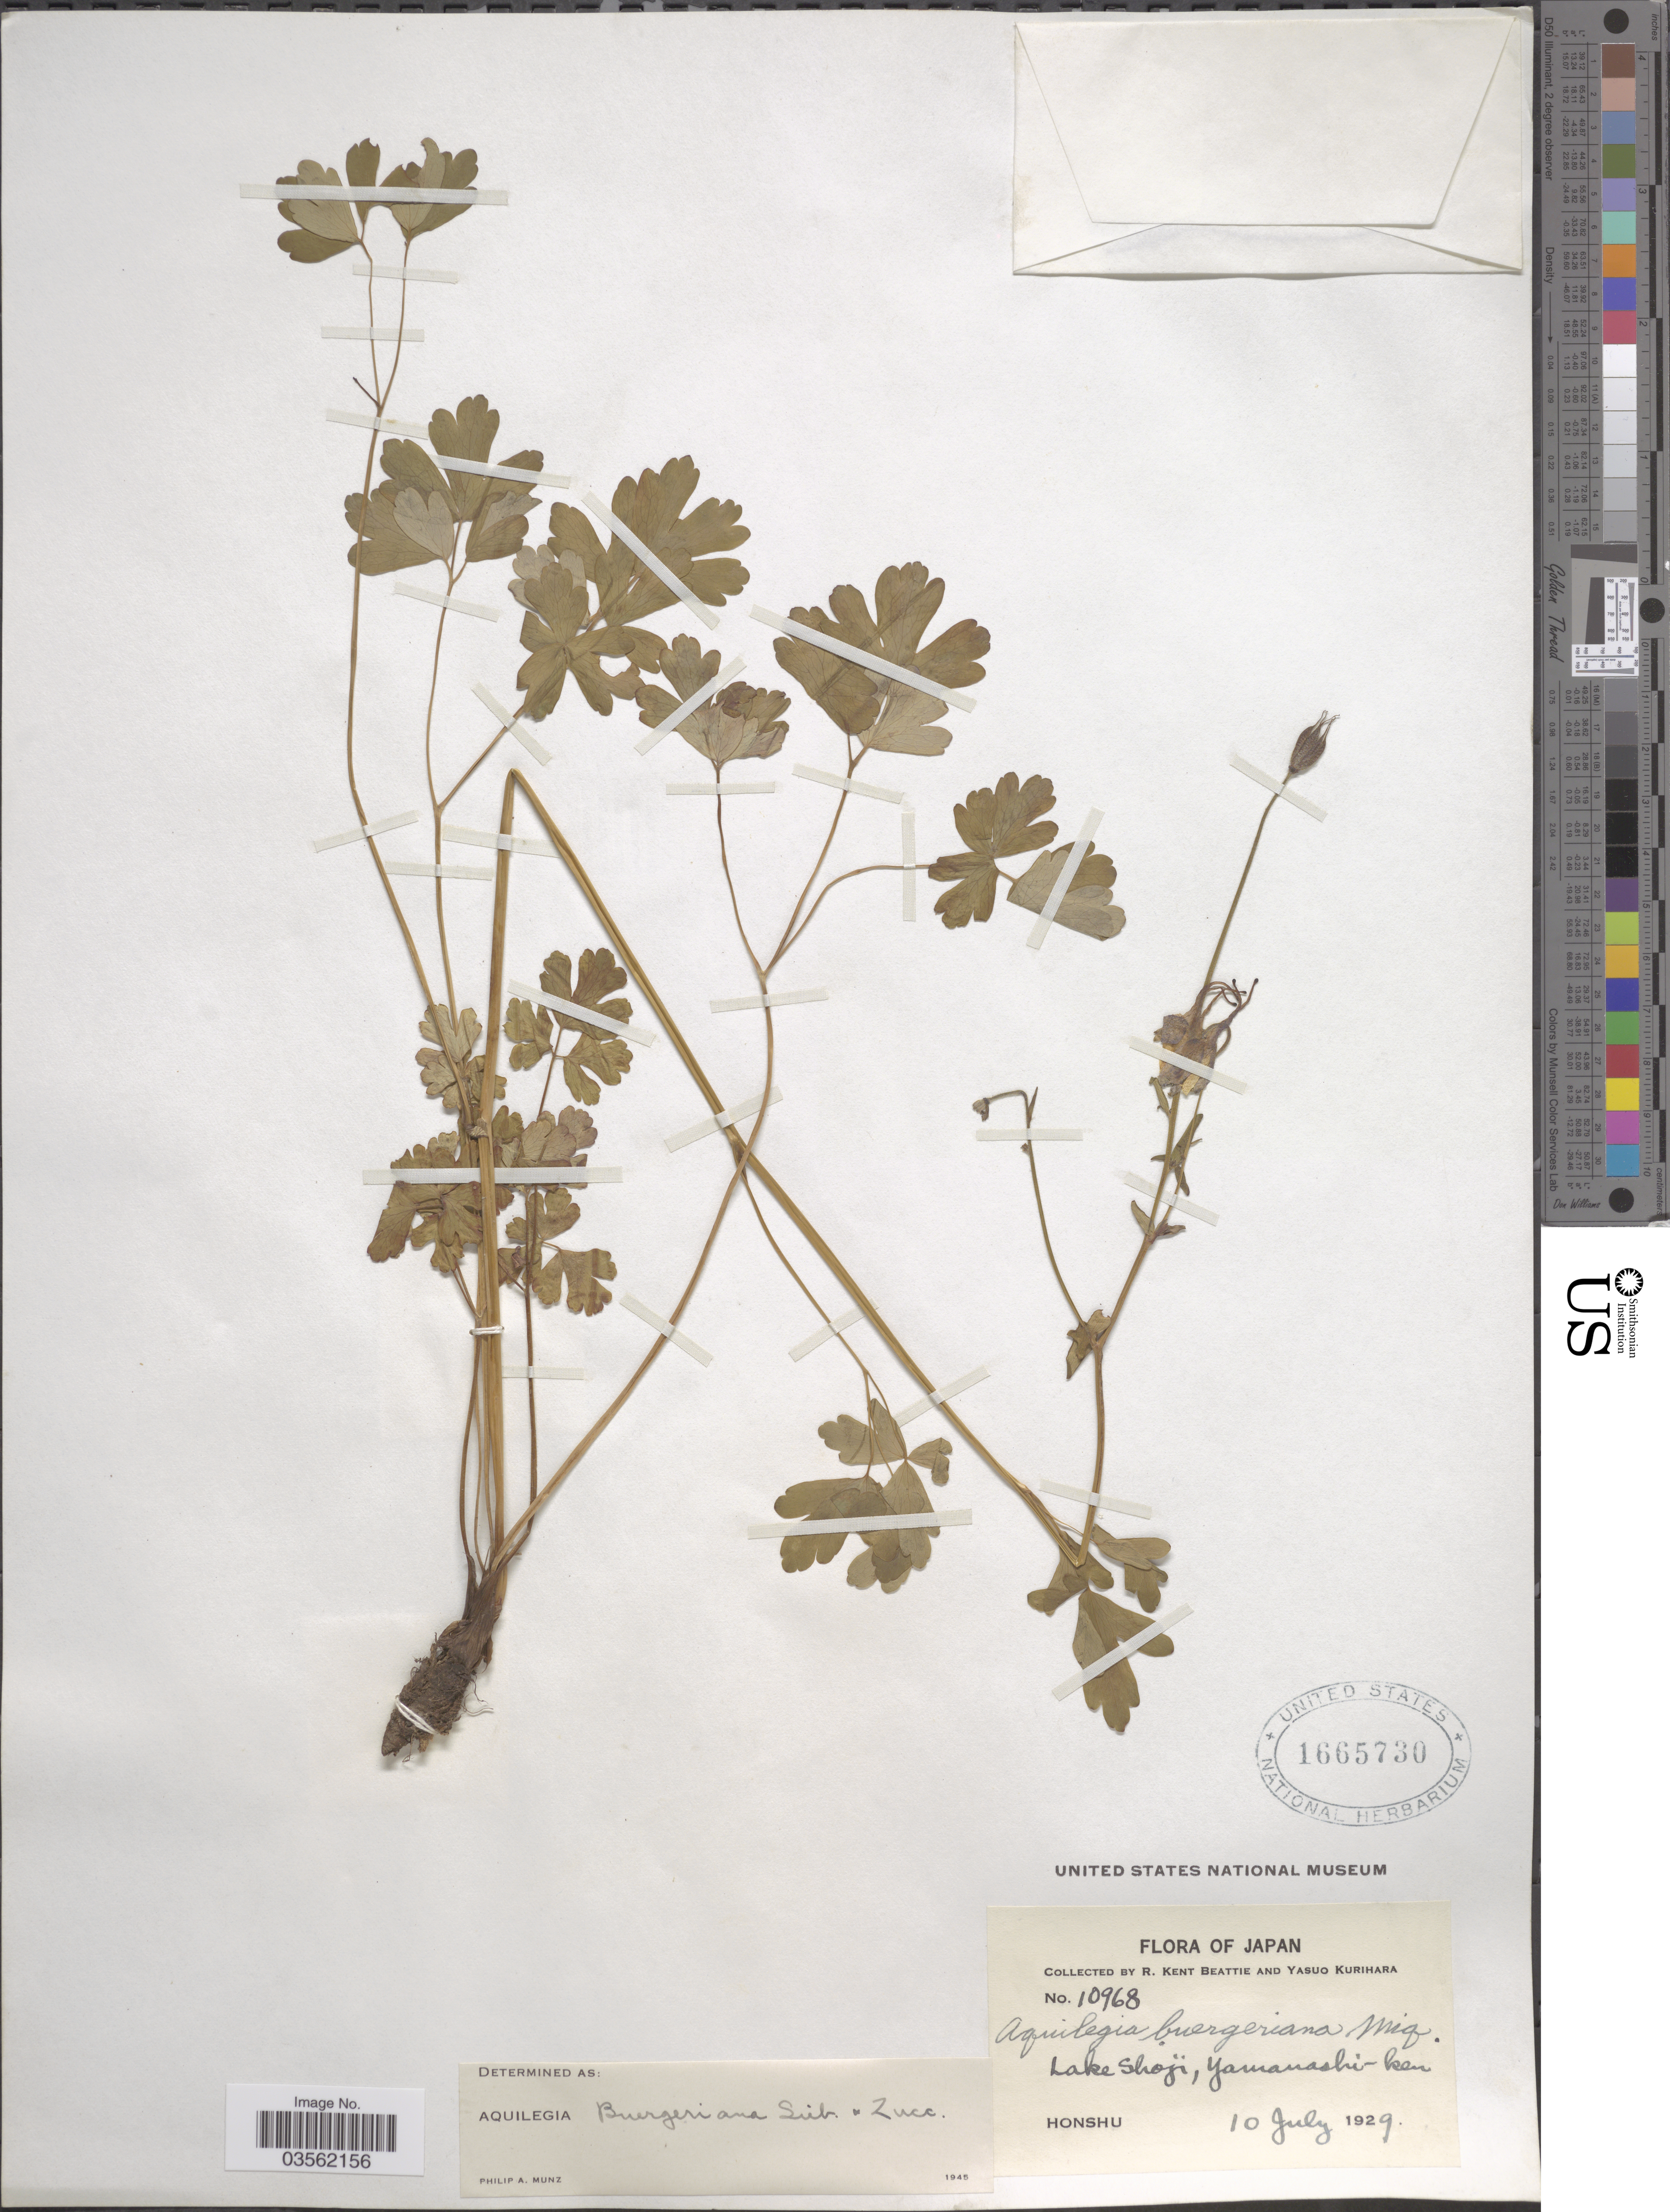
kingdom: Plantae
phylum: Tracheophyta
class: Magnoliopsida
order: Ranunculales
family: Ranunculaceae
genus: Aquilegia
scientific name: Aquilegia buergeriana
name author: Siebold & Zucc.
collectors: R. K. Beattie & Y. Kurihara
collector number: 10968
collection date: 1929-07-10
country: Japan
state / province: Yamanasi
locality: Lake Shoji, Yamanashi-ken. Honshu.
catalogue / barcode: US 1665730